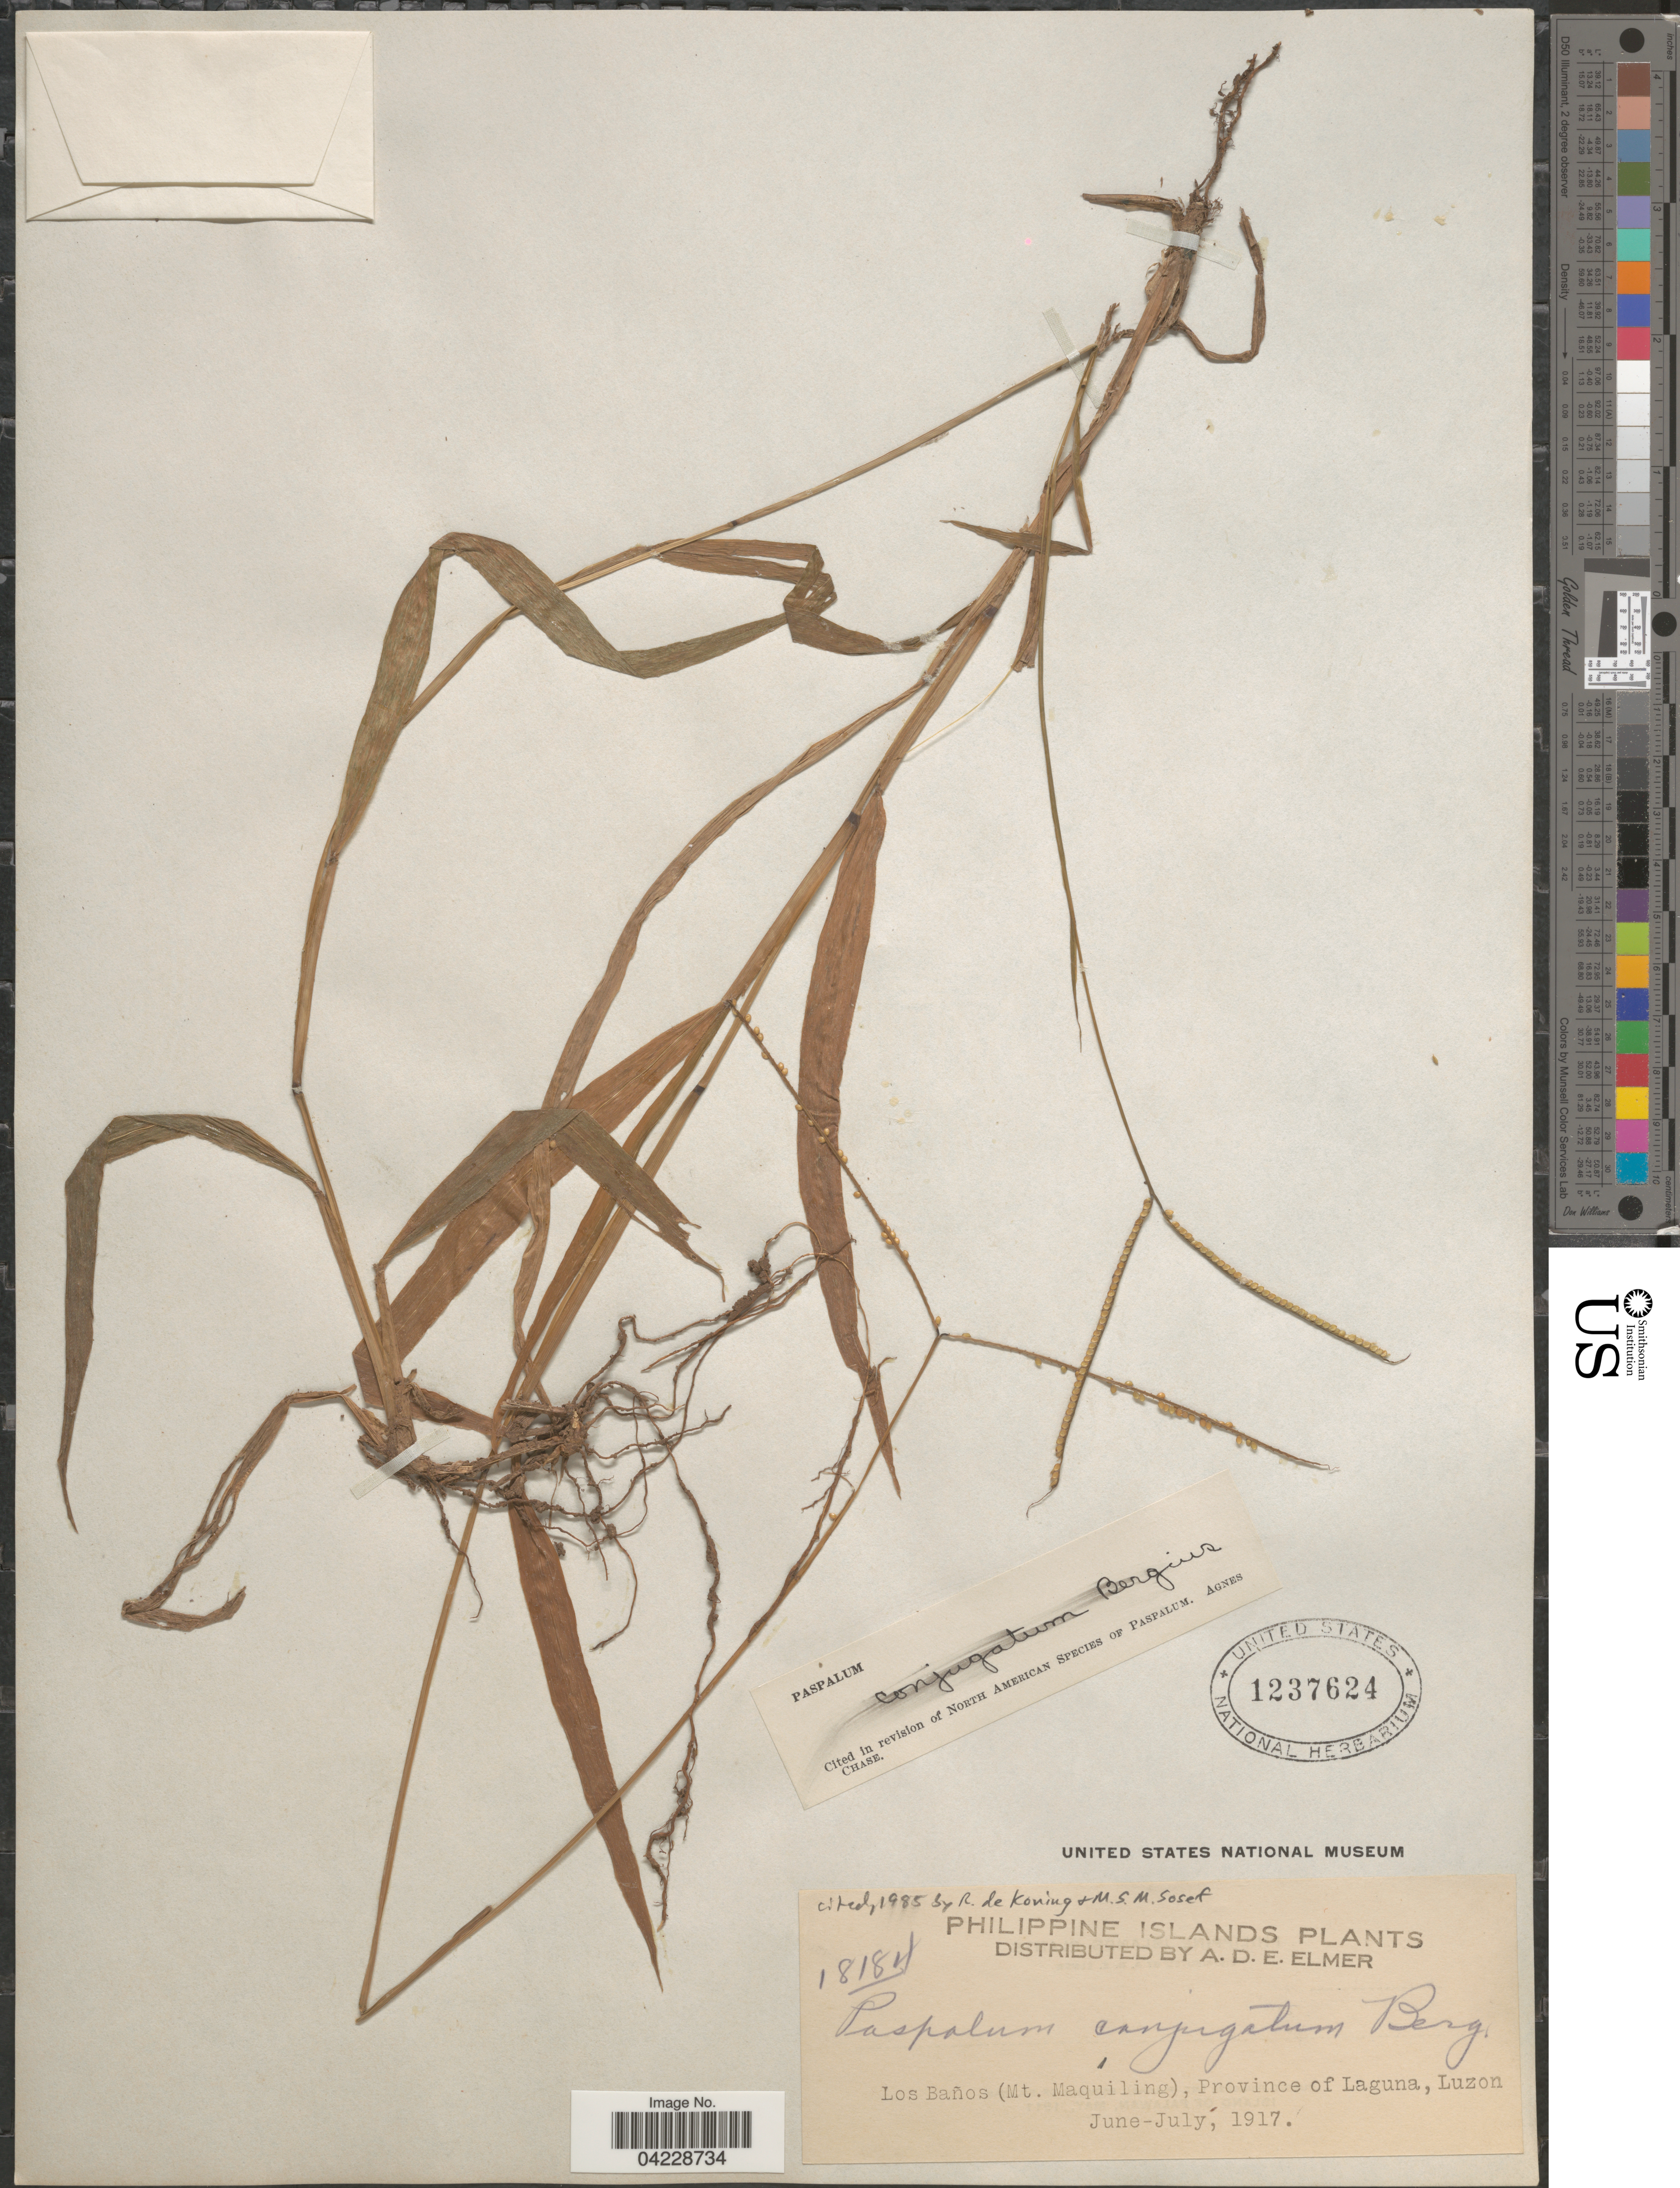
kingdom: Plantae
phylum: Tracheophyta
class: Liliopsida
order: Poales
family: Poaceae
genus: Paspalum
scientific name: Paspalum conjugatum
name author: P.J. Bergius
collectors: A. D. E. Elmer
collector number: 18184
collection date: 1917-06/1917-07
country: Philippines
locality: Philippine Islands. Los Baños (Mt. Maquiling), Province of Laguna, Luzon.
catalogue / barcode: US 1237624